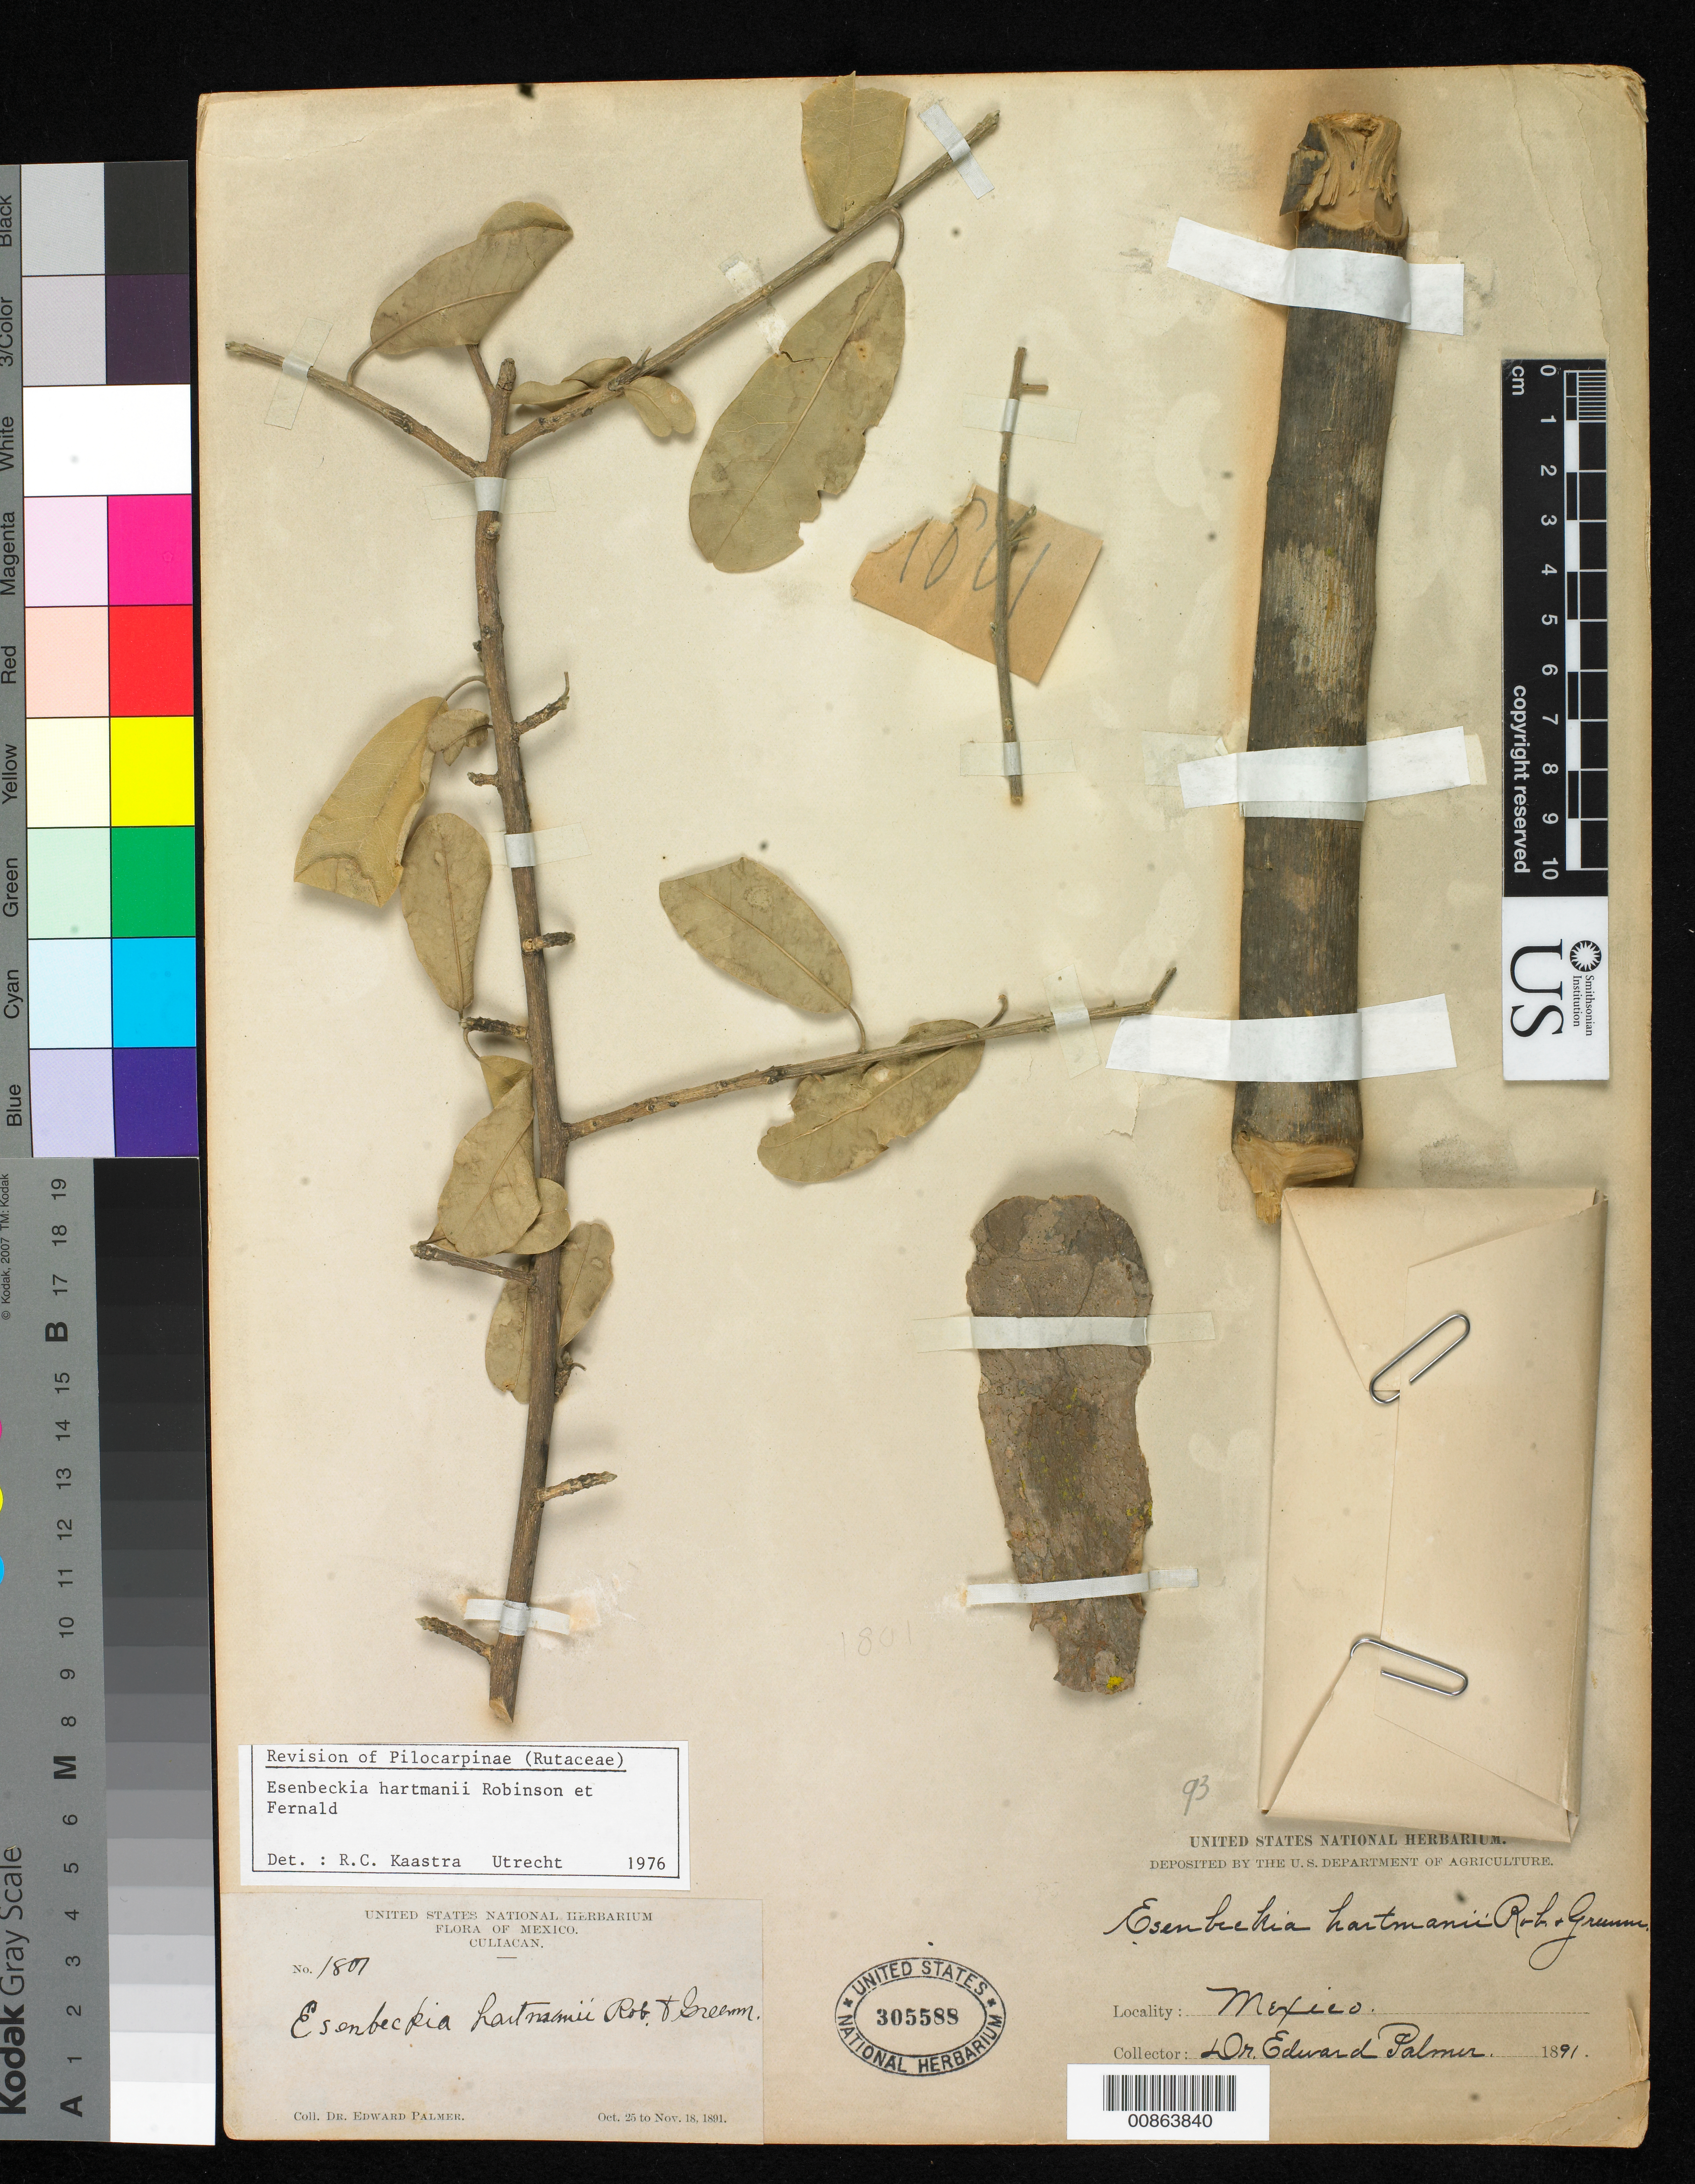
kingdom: Plantae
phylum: Tracheophyta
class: Magnoliopsida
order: Sapindales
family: Rutaceae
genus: Esenbeckia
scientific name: Esenbeckia hartmanii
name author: B.L. Rob. & Fernald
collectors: E. Palmer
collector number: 1801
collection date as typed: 25 Oct 1891 to 18 Nov 1891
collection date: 1891-10-25/1891-11-18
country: Mexico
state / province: Sinaloa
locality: Culiacan, Sinaloa.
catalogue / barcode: US 305588